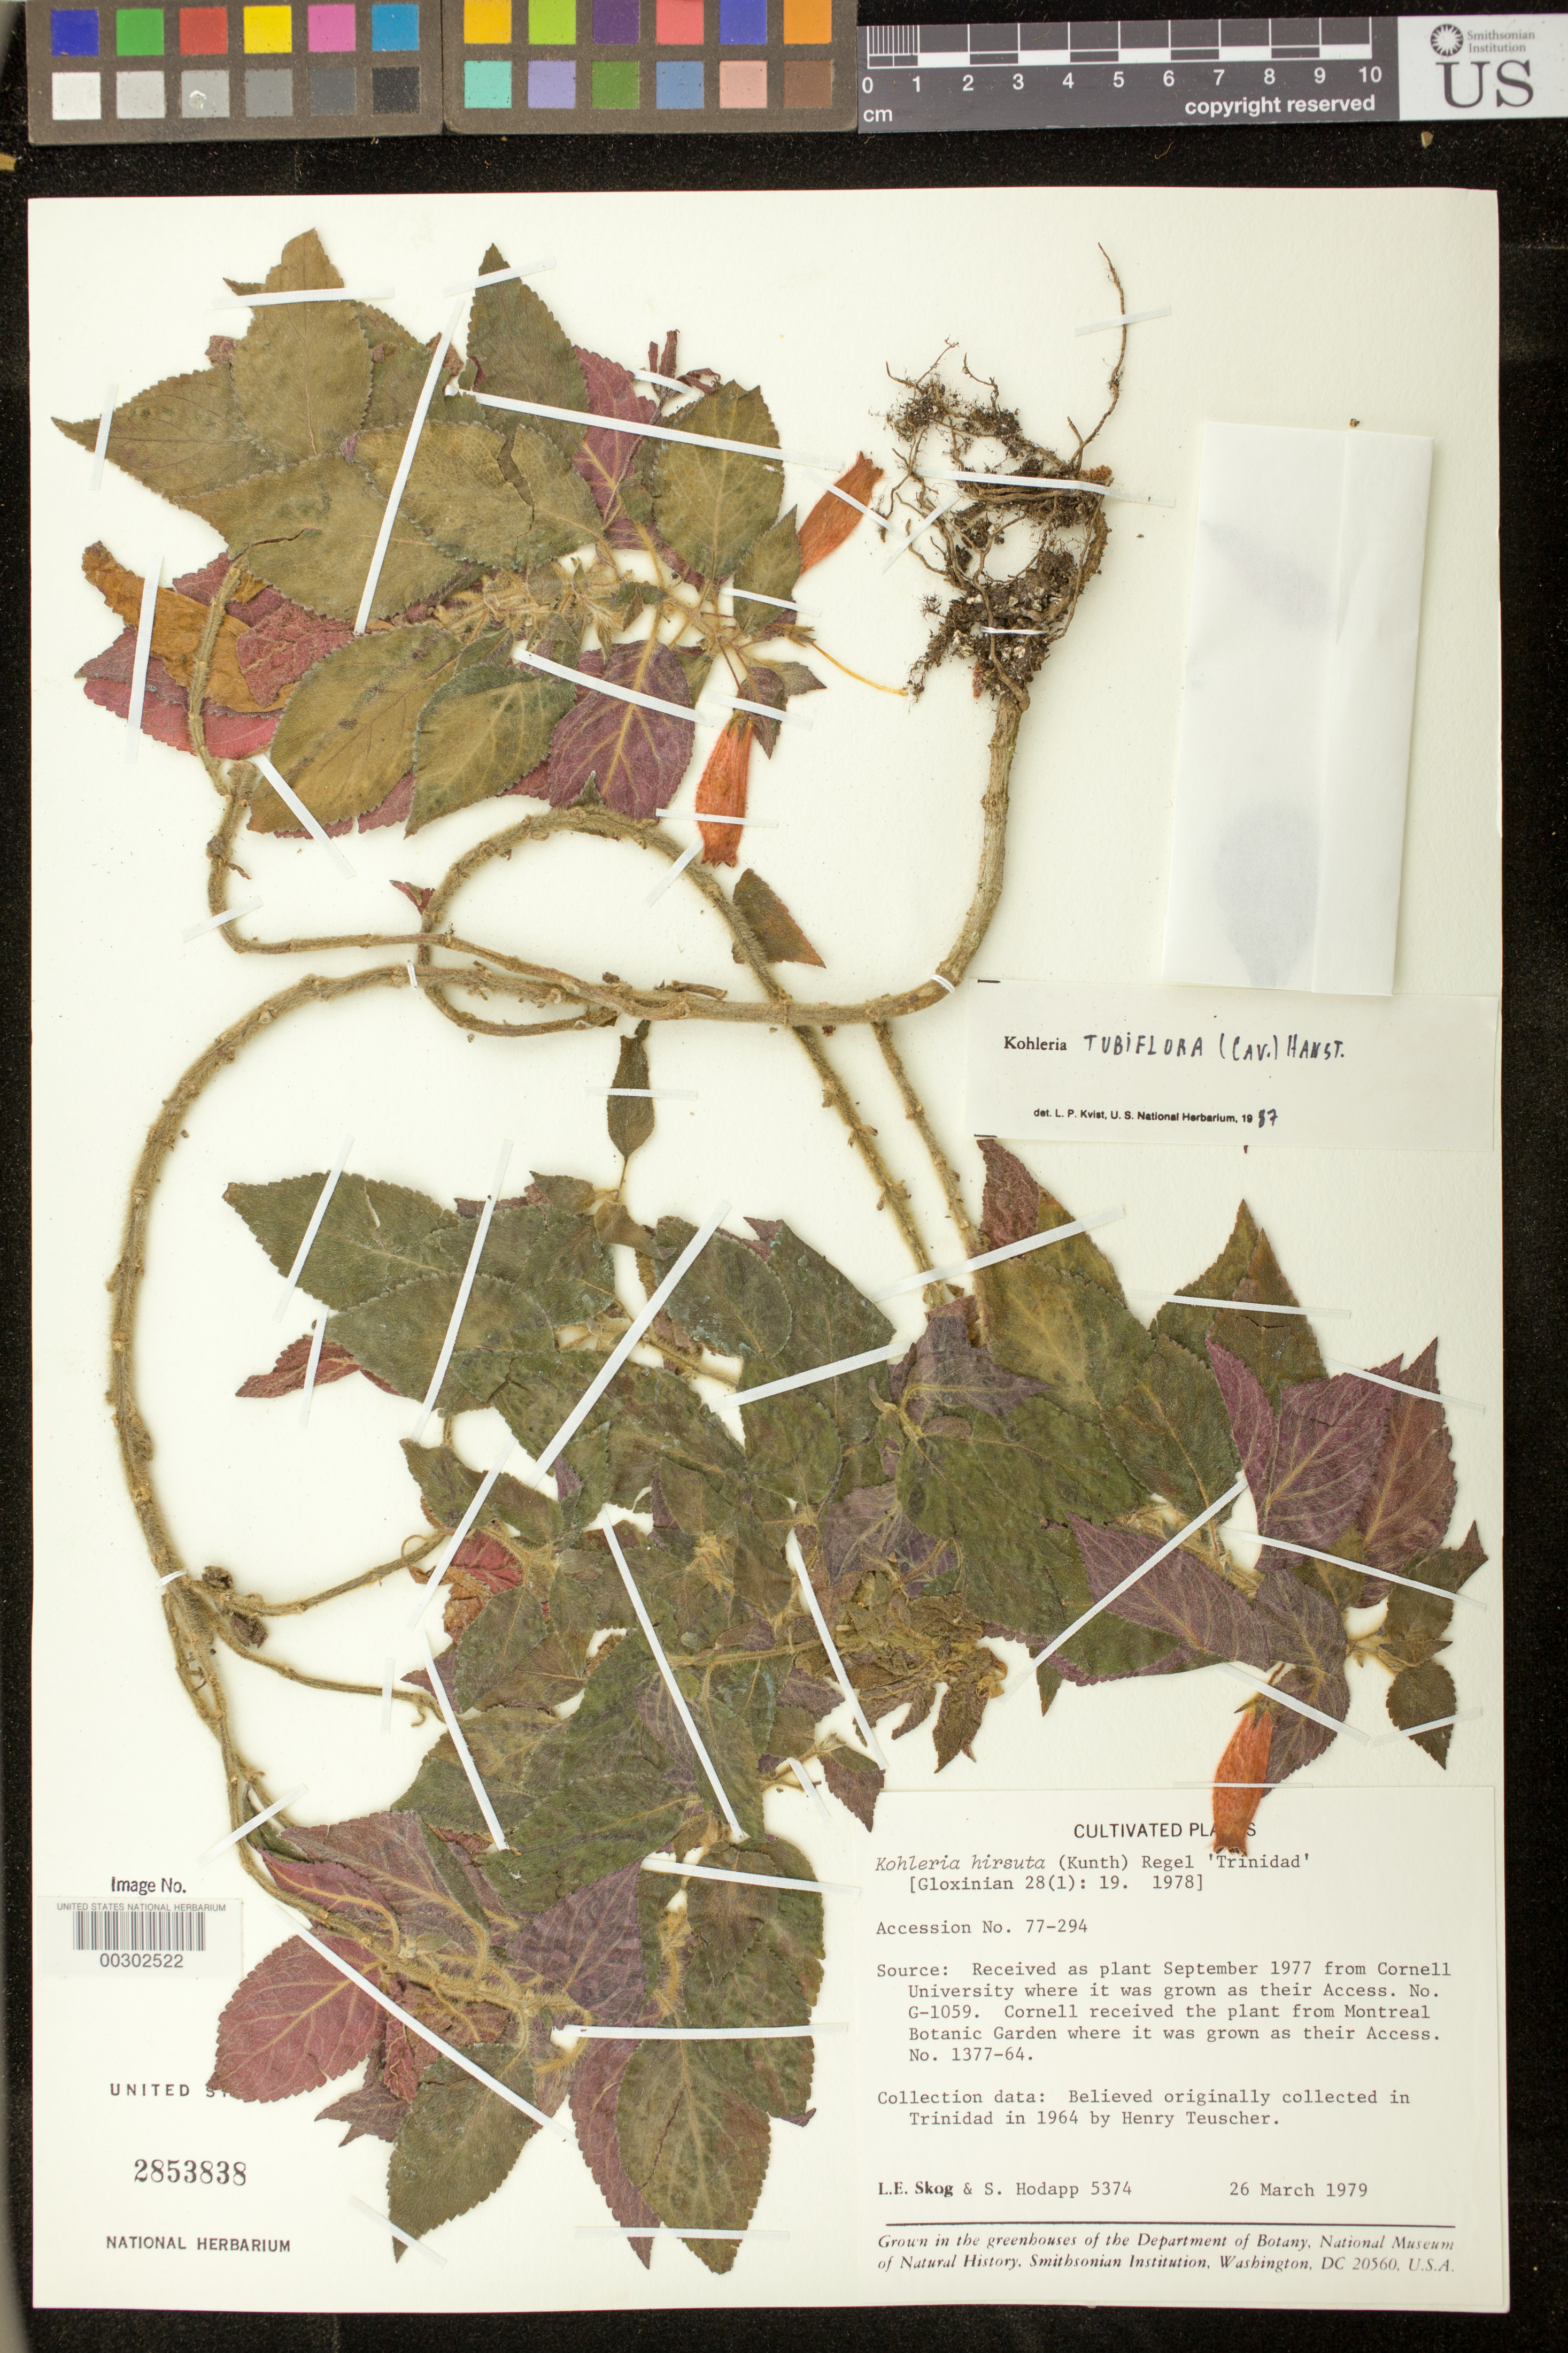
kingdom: Plantae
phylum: Tracheophyta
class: Magnoliopsida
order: Lamiales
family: Gesneriaceae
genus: Kohleria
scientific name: Kohleria tubiflora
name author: (Cav.) Hanst.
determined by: Kvist, L. P., (US), Smithsonian Institution - National Museum of Natural History (UNITED STATES)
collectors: L. E. Skog & S. Hodapp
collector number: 5374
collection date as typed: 26 Mar 1979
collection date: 1979-03-26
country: Trinidad and Tobago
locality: Trinidad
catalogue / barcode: US 2853838